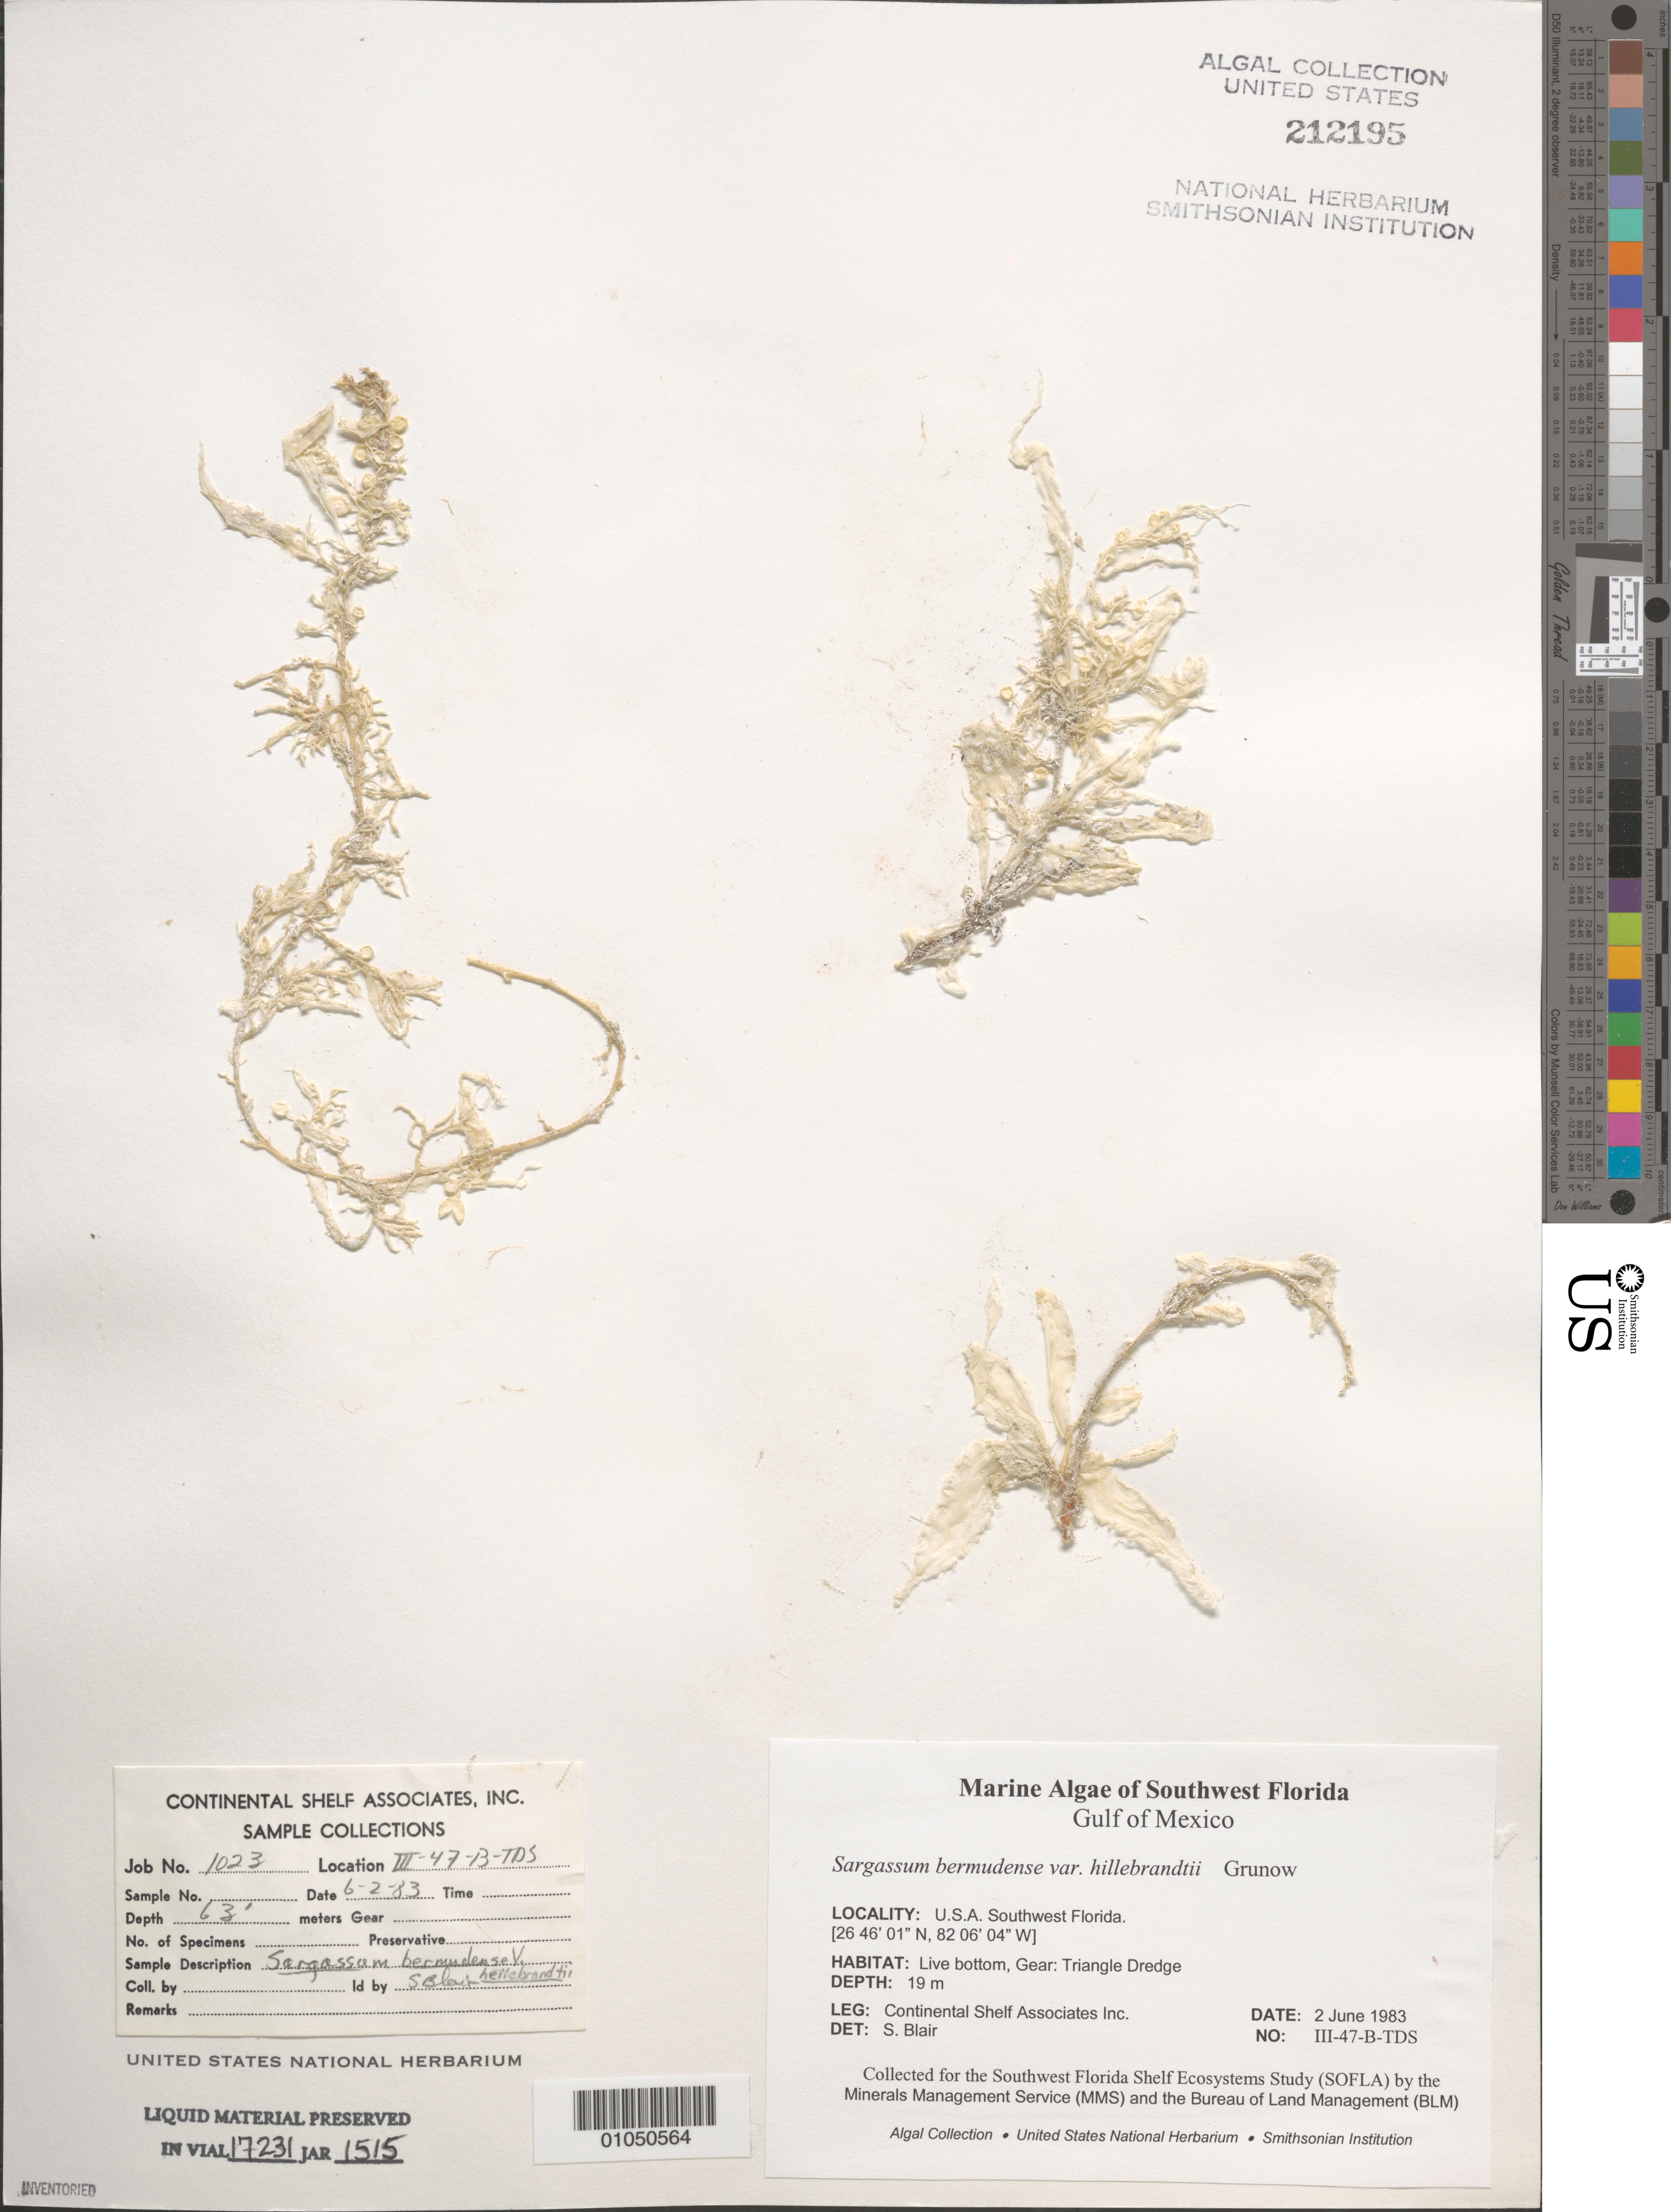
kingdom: Chromista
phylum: Ochrophyta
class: Phaeophyceae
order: Fucales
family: Sargassaceae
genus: Sargassum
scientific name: Sargassum bermudense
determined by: Blair, S. M.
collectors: Continental Shelf Associates Inc.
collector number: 1023-III-47-B-TDS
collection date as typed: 02 Jun 1983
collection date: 1983-06-02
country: United States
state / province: Florida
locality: Gulf of Mexico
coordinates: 26 46'01"N, 82 06'04"W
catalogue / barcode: US 212195